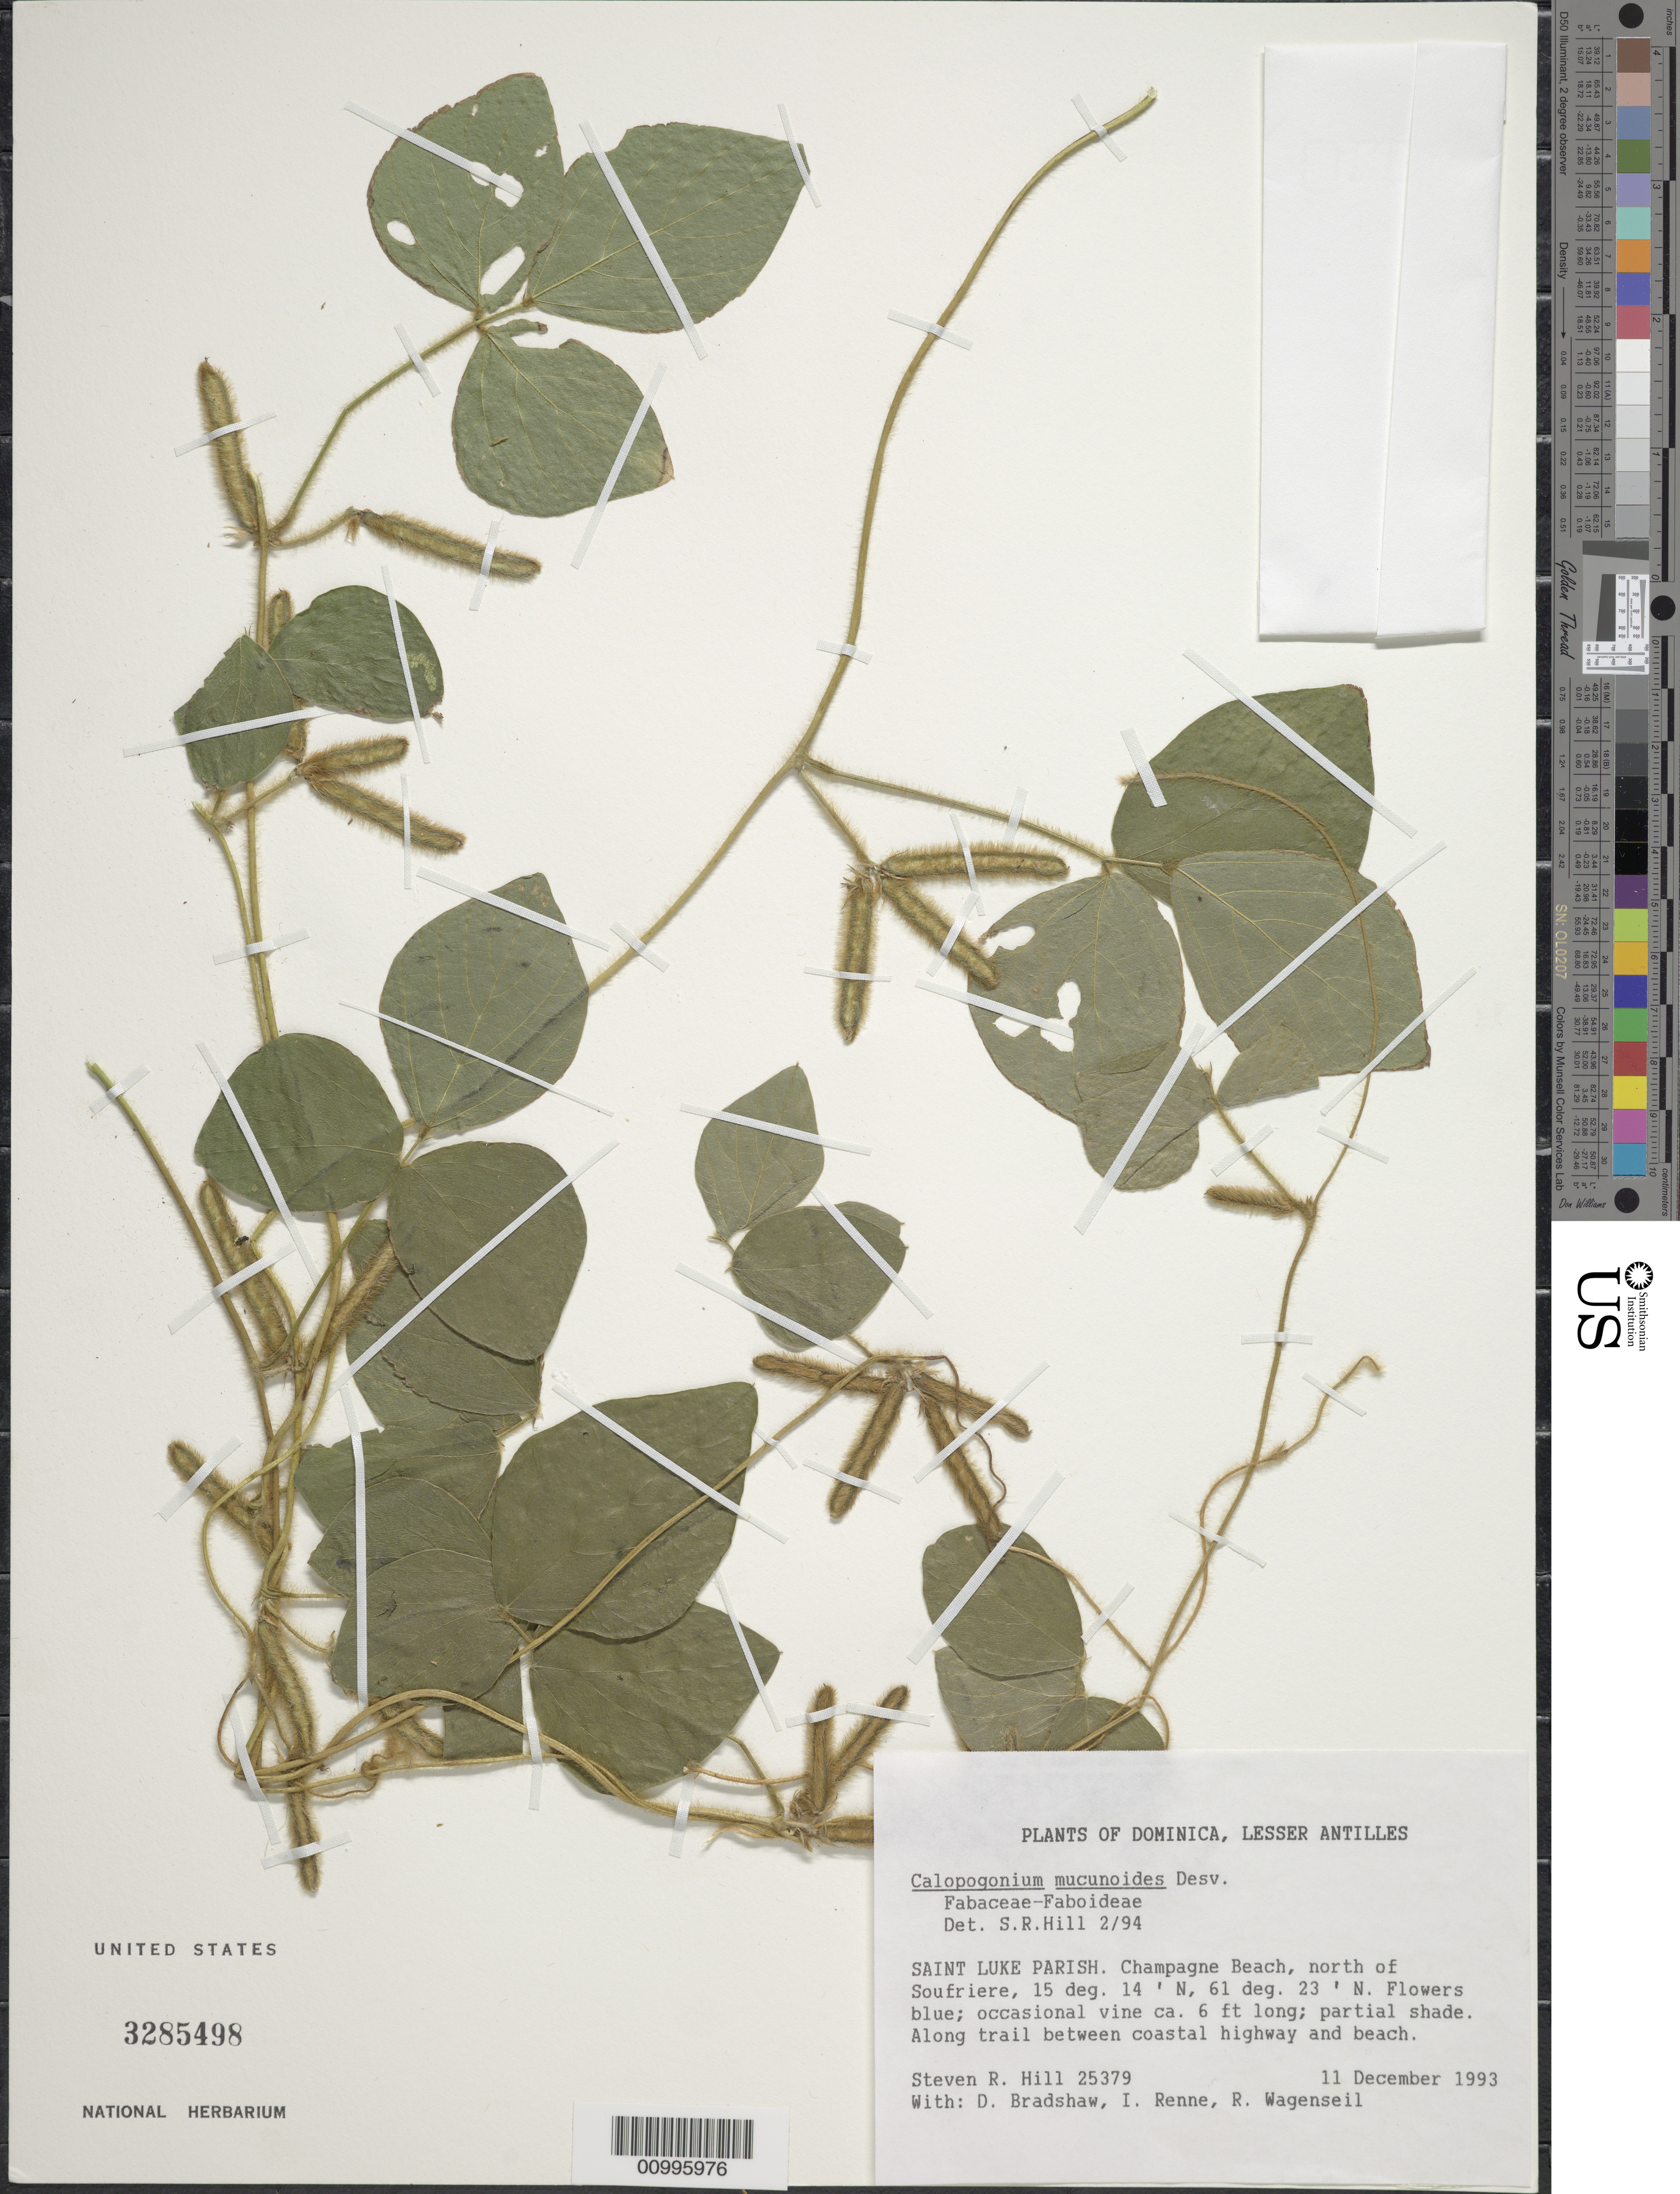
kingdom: Plantae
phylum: Tracheophyta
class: Magnoliopsida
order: Fabales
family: Fabaceae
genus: Calopogonium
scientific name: Calopogonium mucunoides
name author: Desv.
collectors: S. R. Hill, D. Bradshaw & I. Renne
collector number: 25379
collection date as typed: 11 Dec 1993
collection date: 1993-12-11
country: Dominica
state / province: St. Luke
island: Dominica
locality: Champagne Beach, N of Soufriere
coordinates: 0 N, 0 E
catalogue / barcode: US 3285498